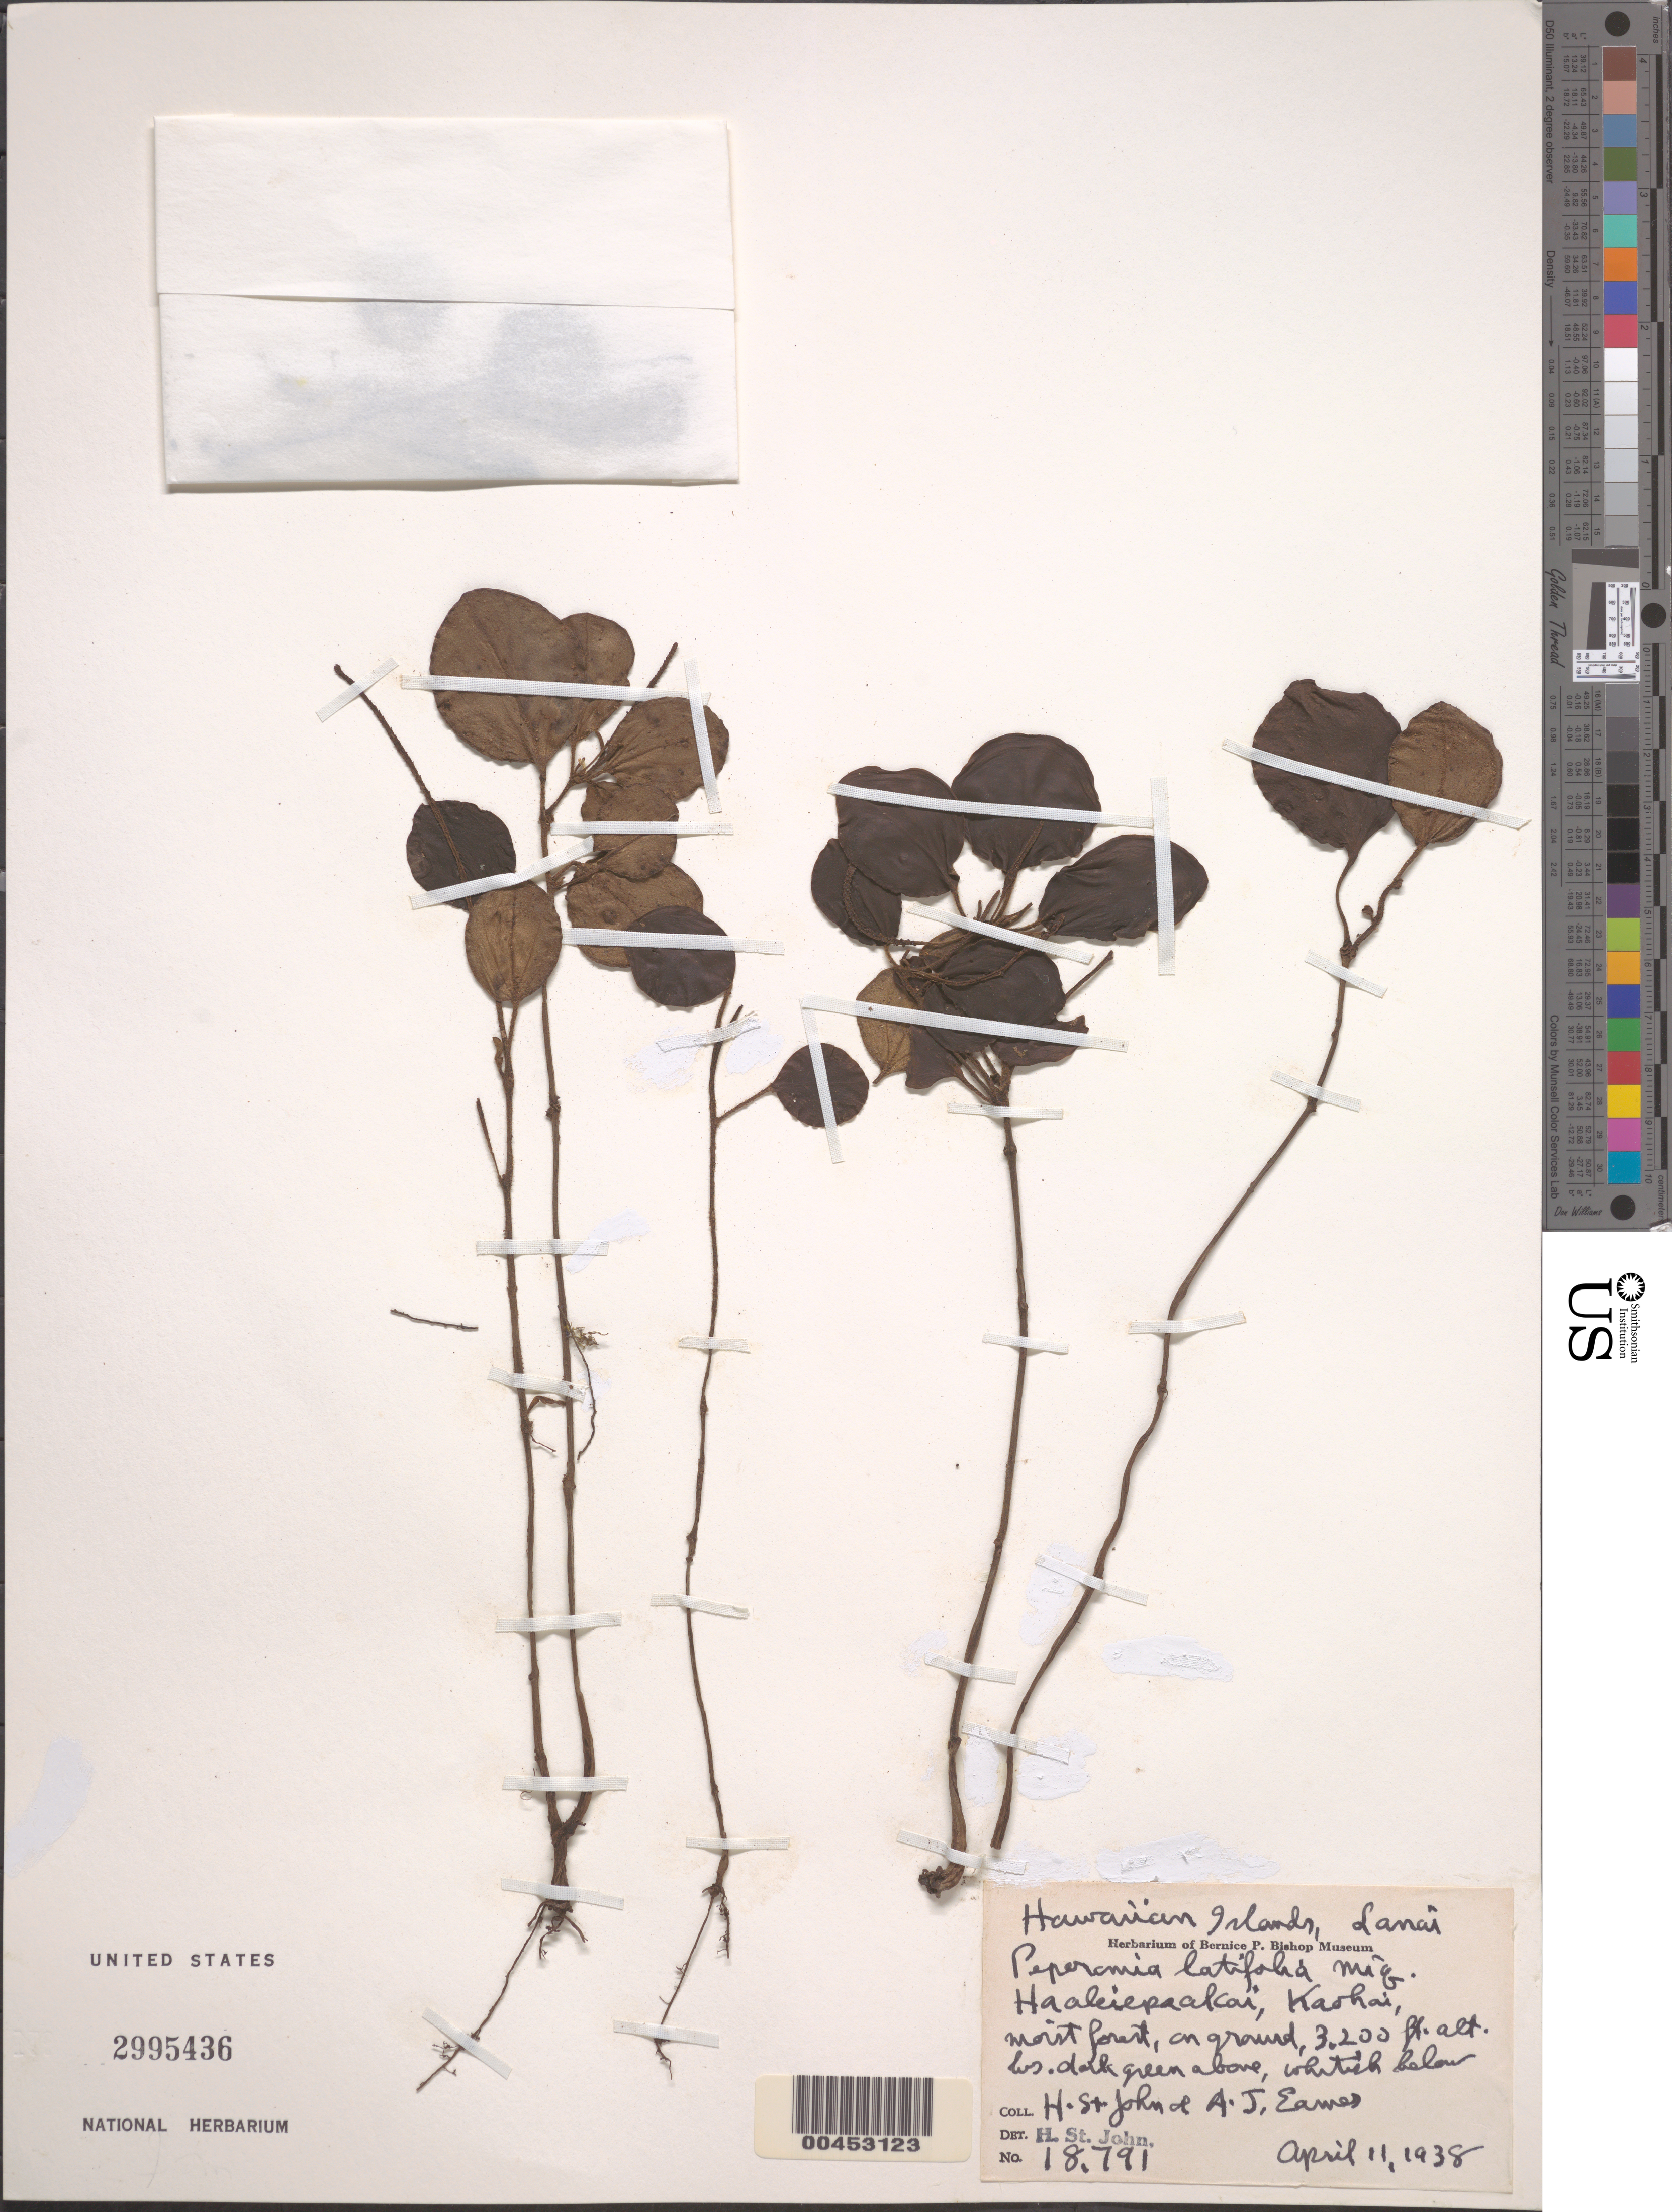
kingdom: Plantae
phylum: Tracheophyta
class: Magnoliopsida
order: Piperales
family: Piperaceae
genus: Peperomia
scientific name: Peperomia latifolia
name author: Miq.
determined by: St. John, H.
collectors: H. St. John & A. J. Eames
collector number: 18791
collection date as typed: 11 Apr 1938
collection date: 1938-04-11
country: United States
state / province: Hawaii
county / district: Maui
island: Lana'i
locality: Haaleiepaakai, Kaohai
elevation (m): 975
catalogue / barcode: US 2995436